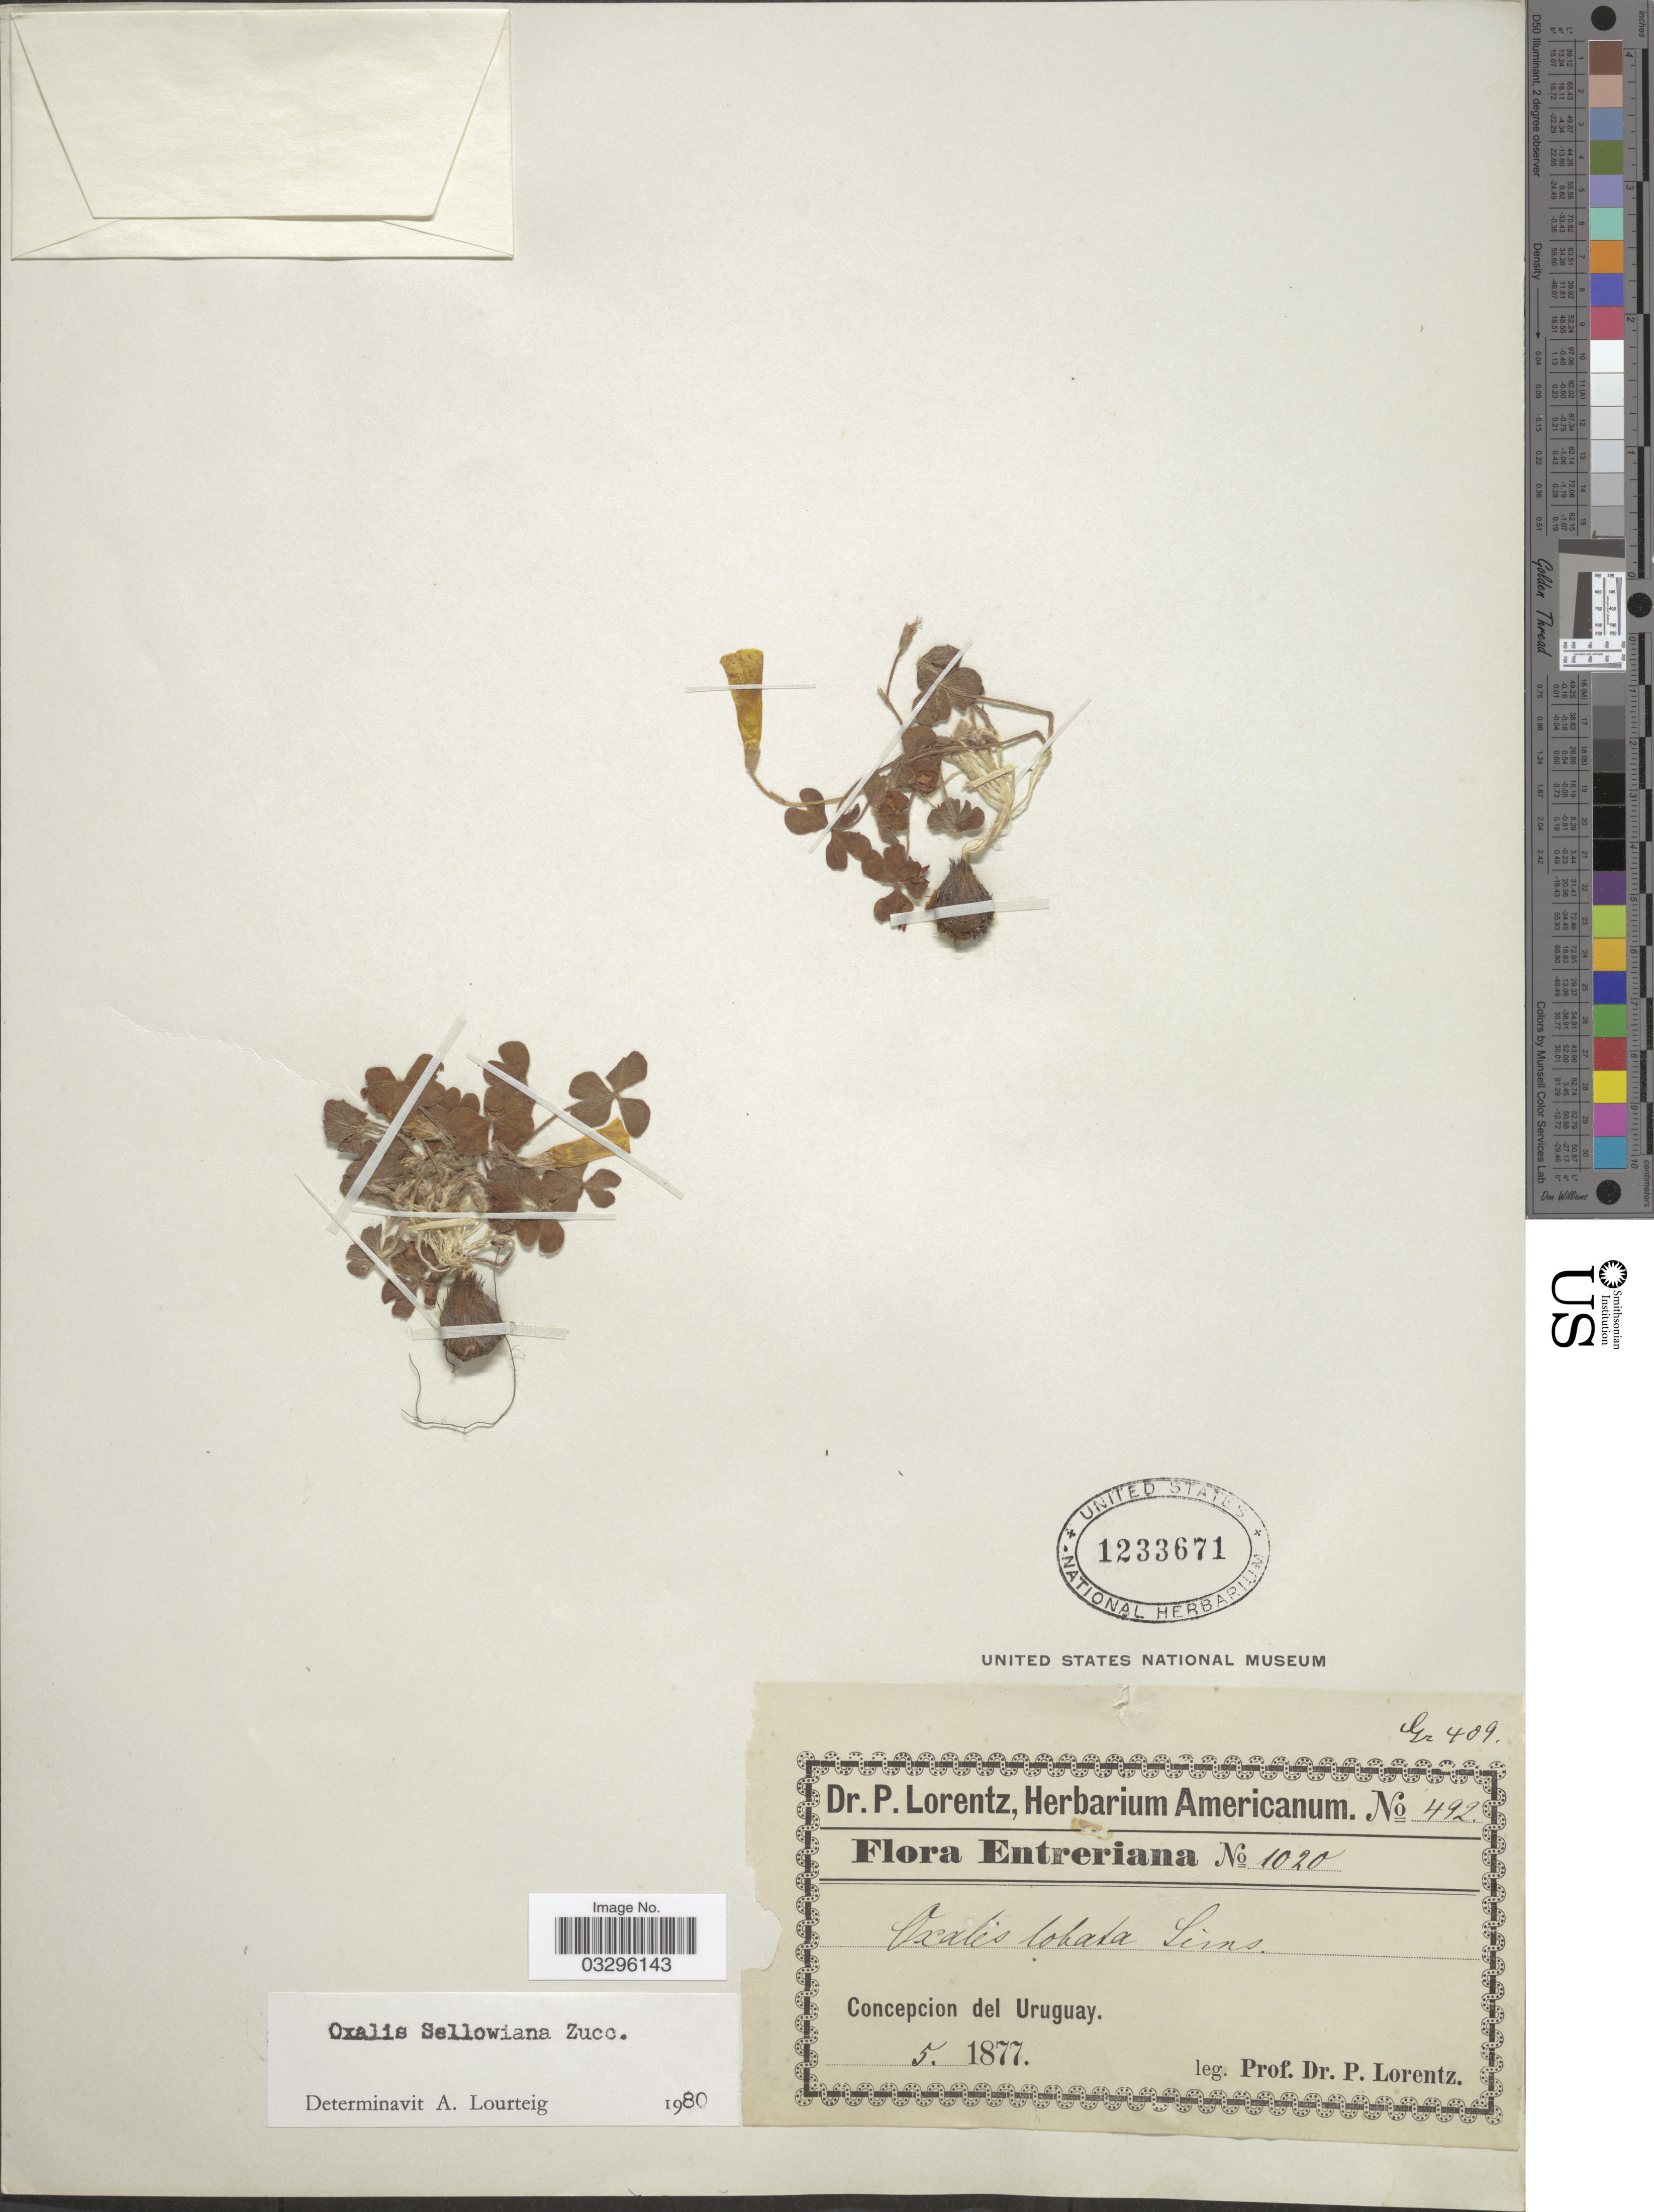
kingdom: Plantae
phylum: Tracheophyta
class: Magnoliopsida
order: Oxalidales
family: Oxalidaceae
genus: Oxalis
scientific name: Oxalis sellowiana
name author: Zucc.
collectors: P. G. Lorentz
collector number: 492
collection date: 1877-05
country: Paraguay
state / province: Concepcion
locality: Concepcion del Uruguay.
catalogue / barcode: US 1233671